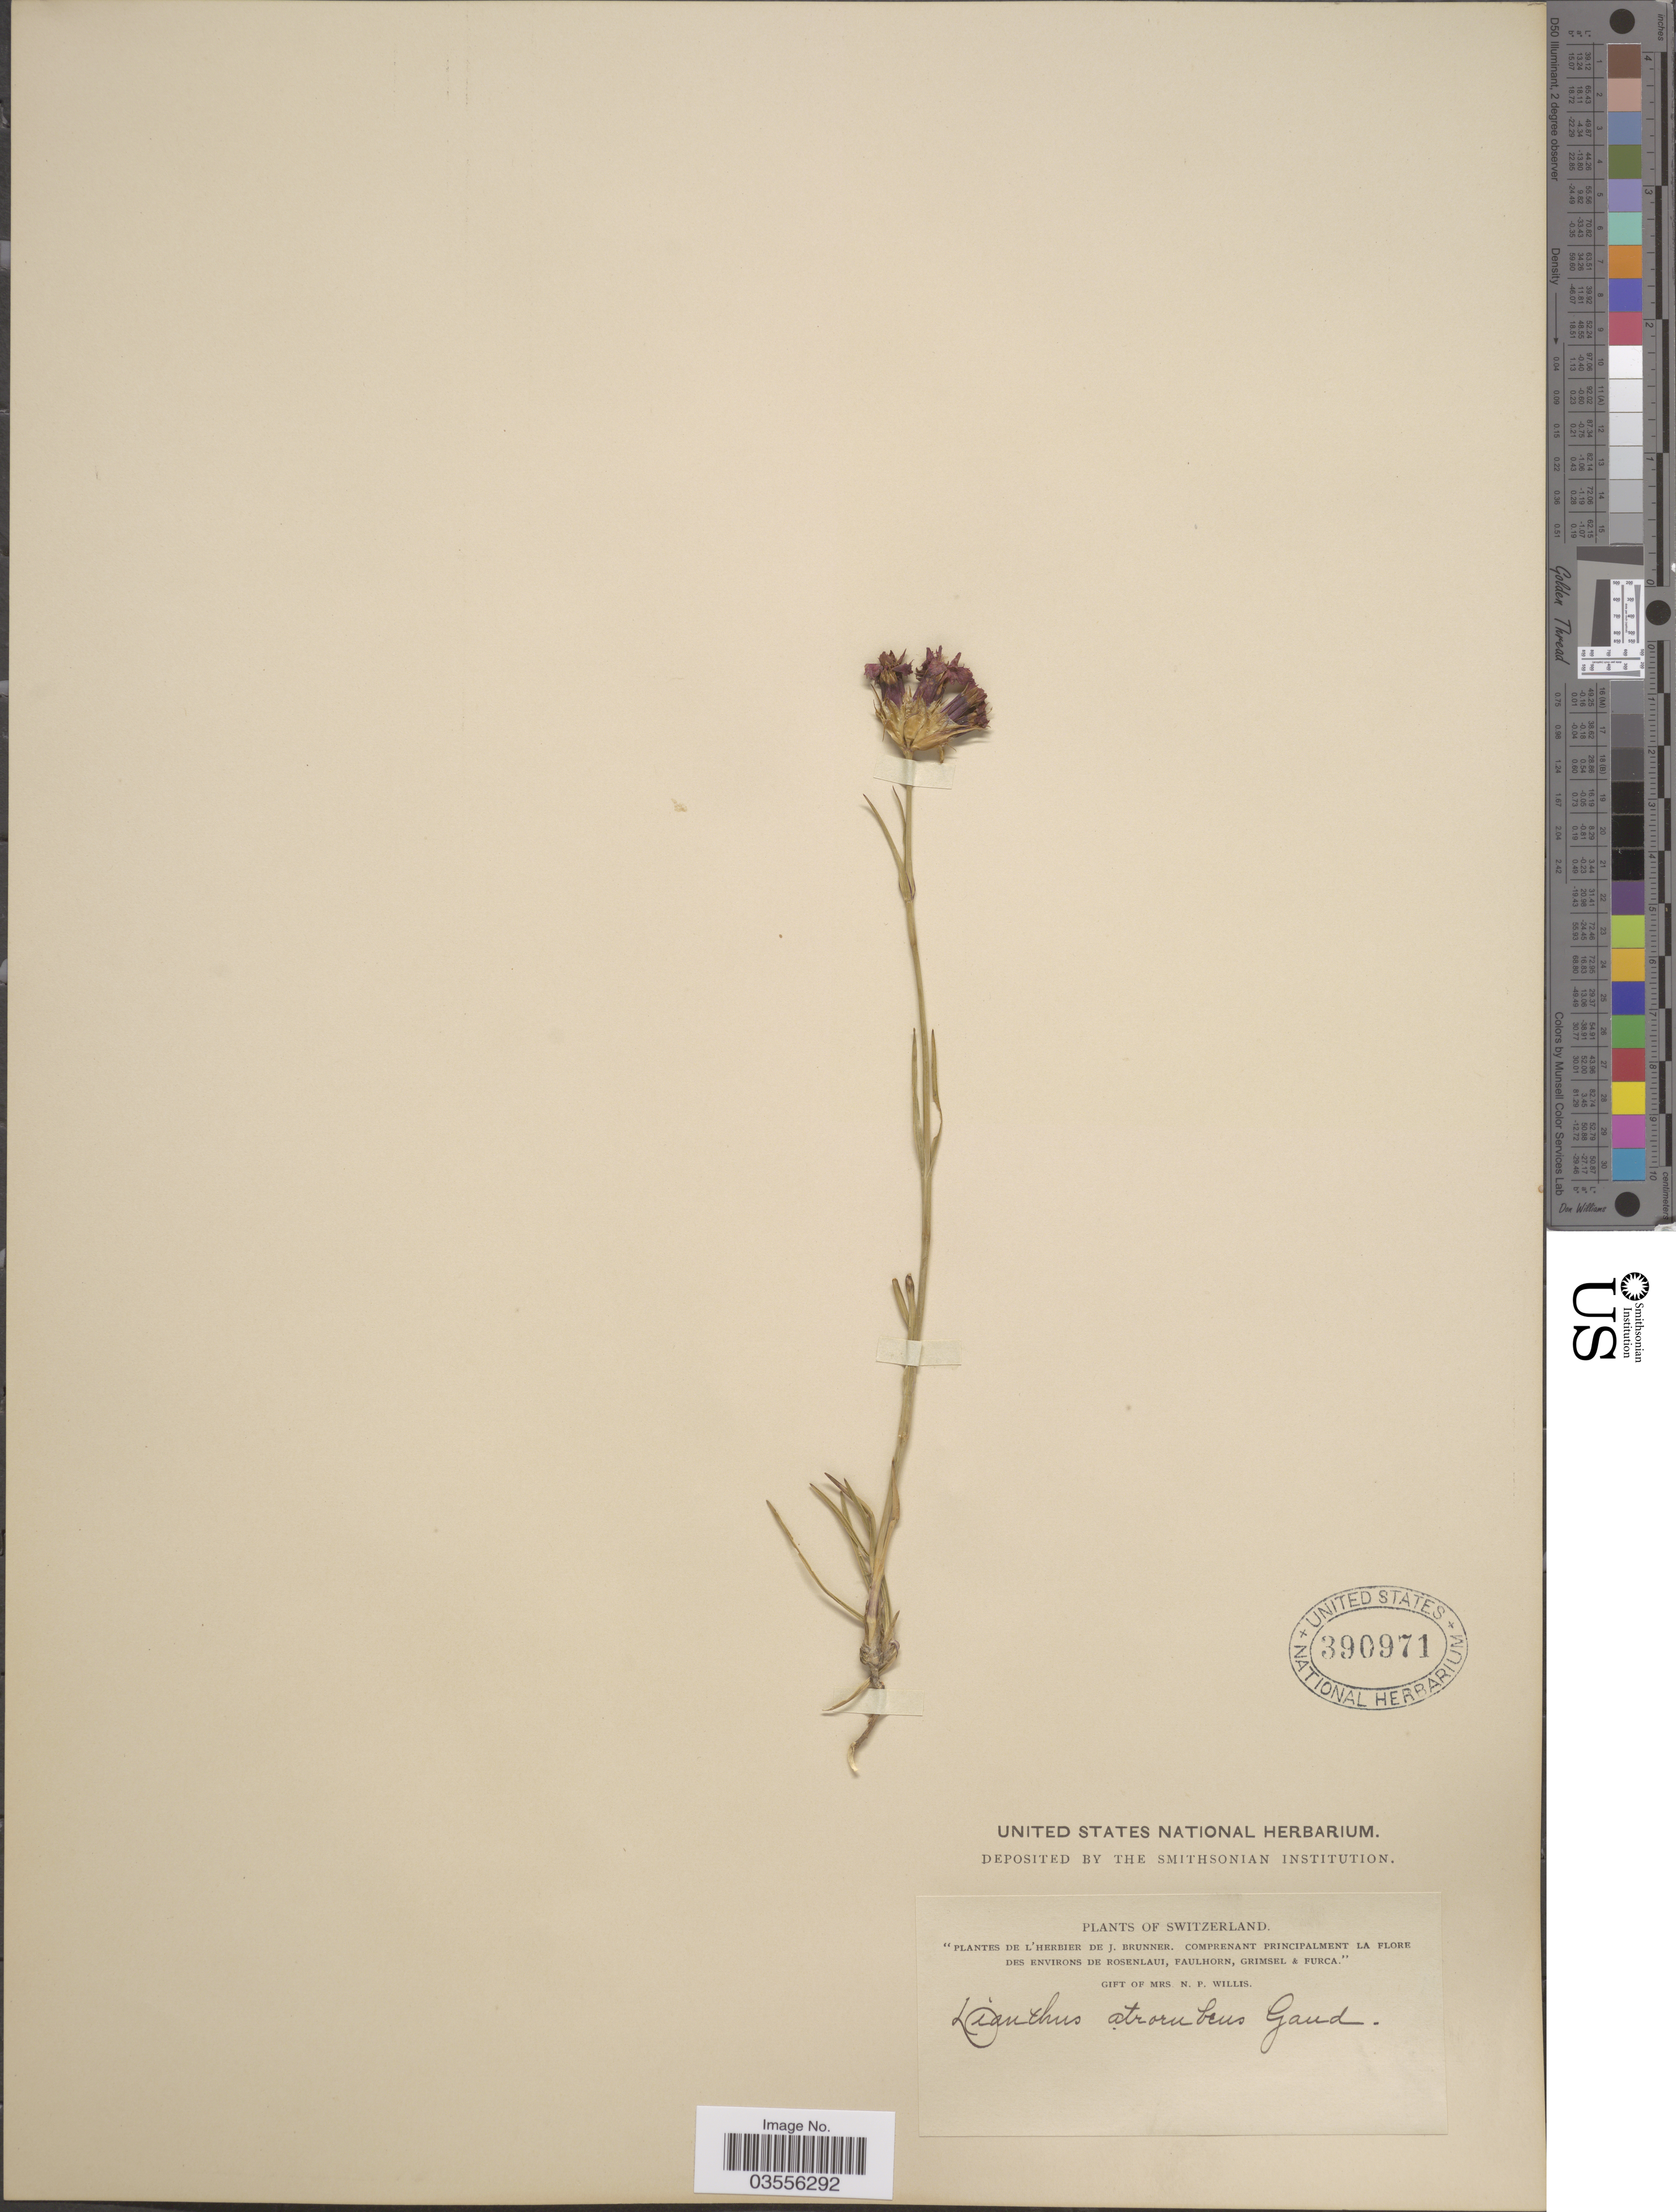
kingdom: Plantae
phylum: Tracheophyta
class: Magnoliopsida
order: Caryophyllales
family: Caryophyllaceae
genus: Dianthus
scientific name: Dianthus atrorubens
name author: All.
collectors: J. Brunner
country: Switzerland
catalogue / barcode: US 390971